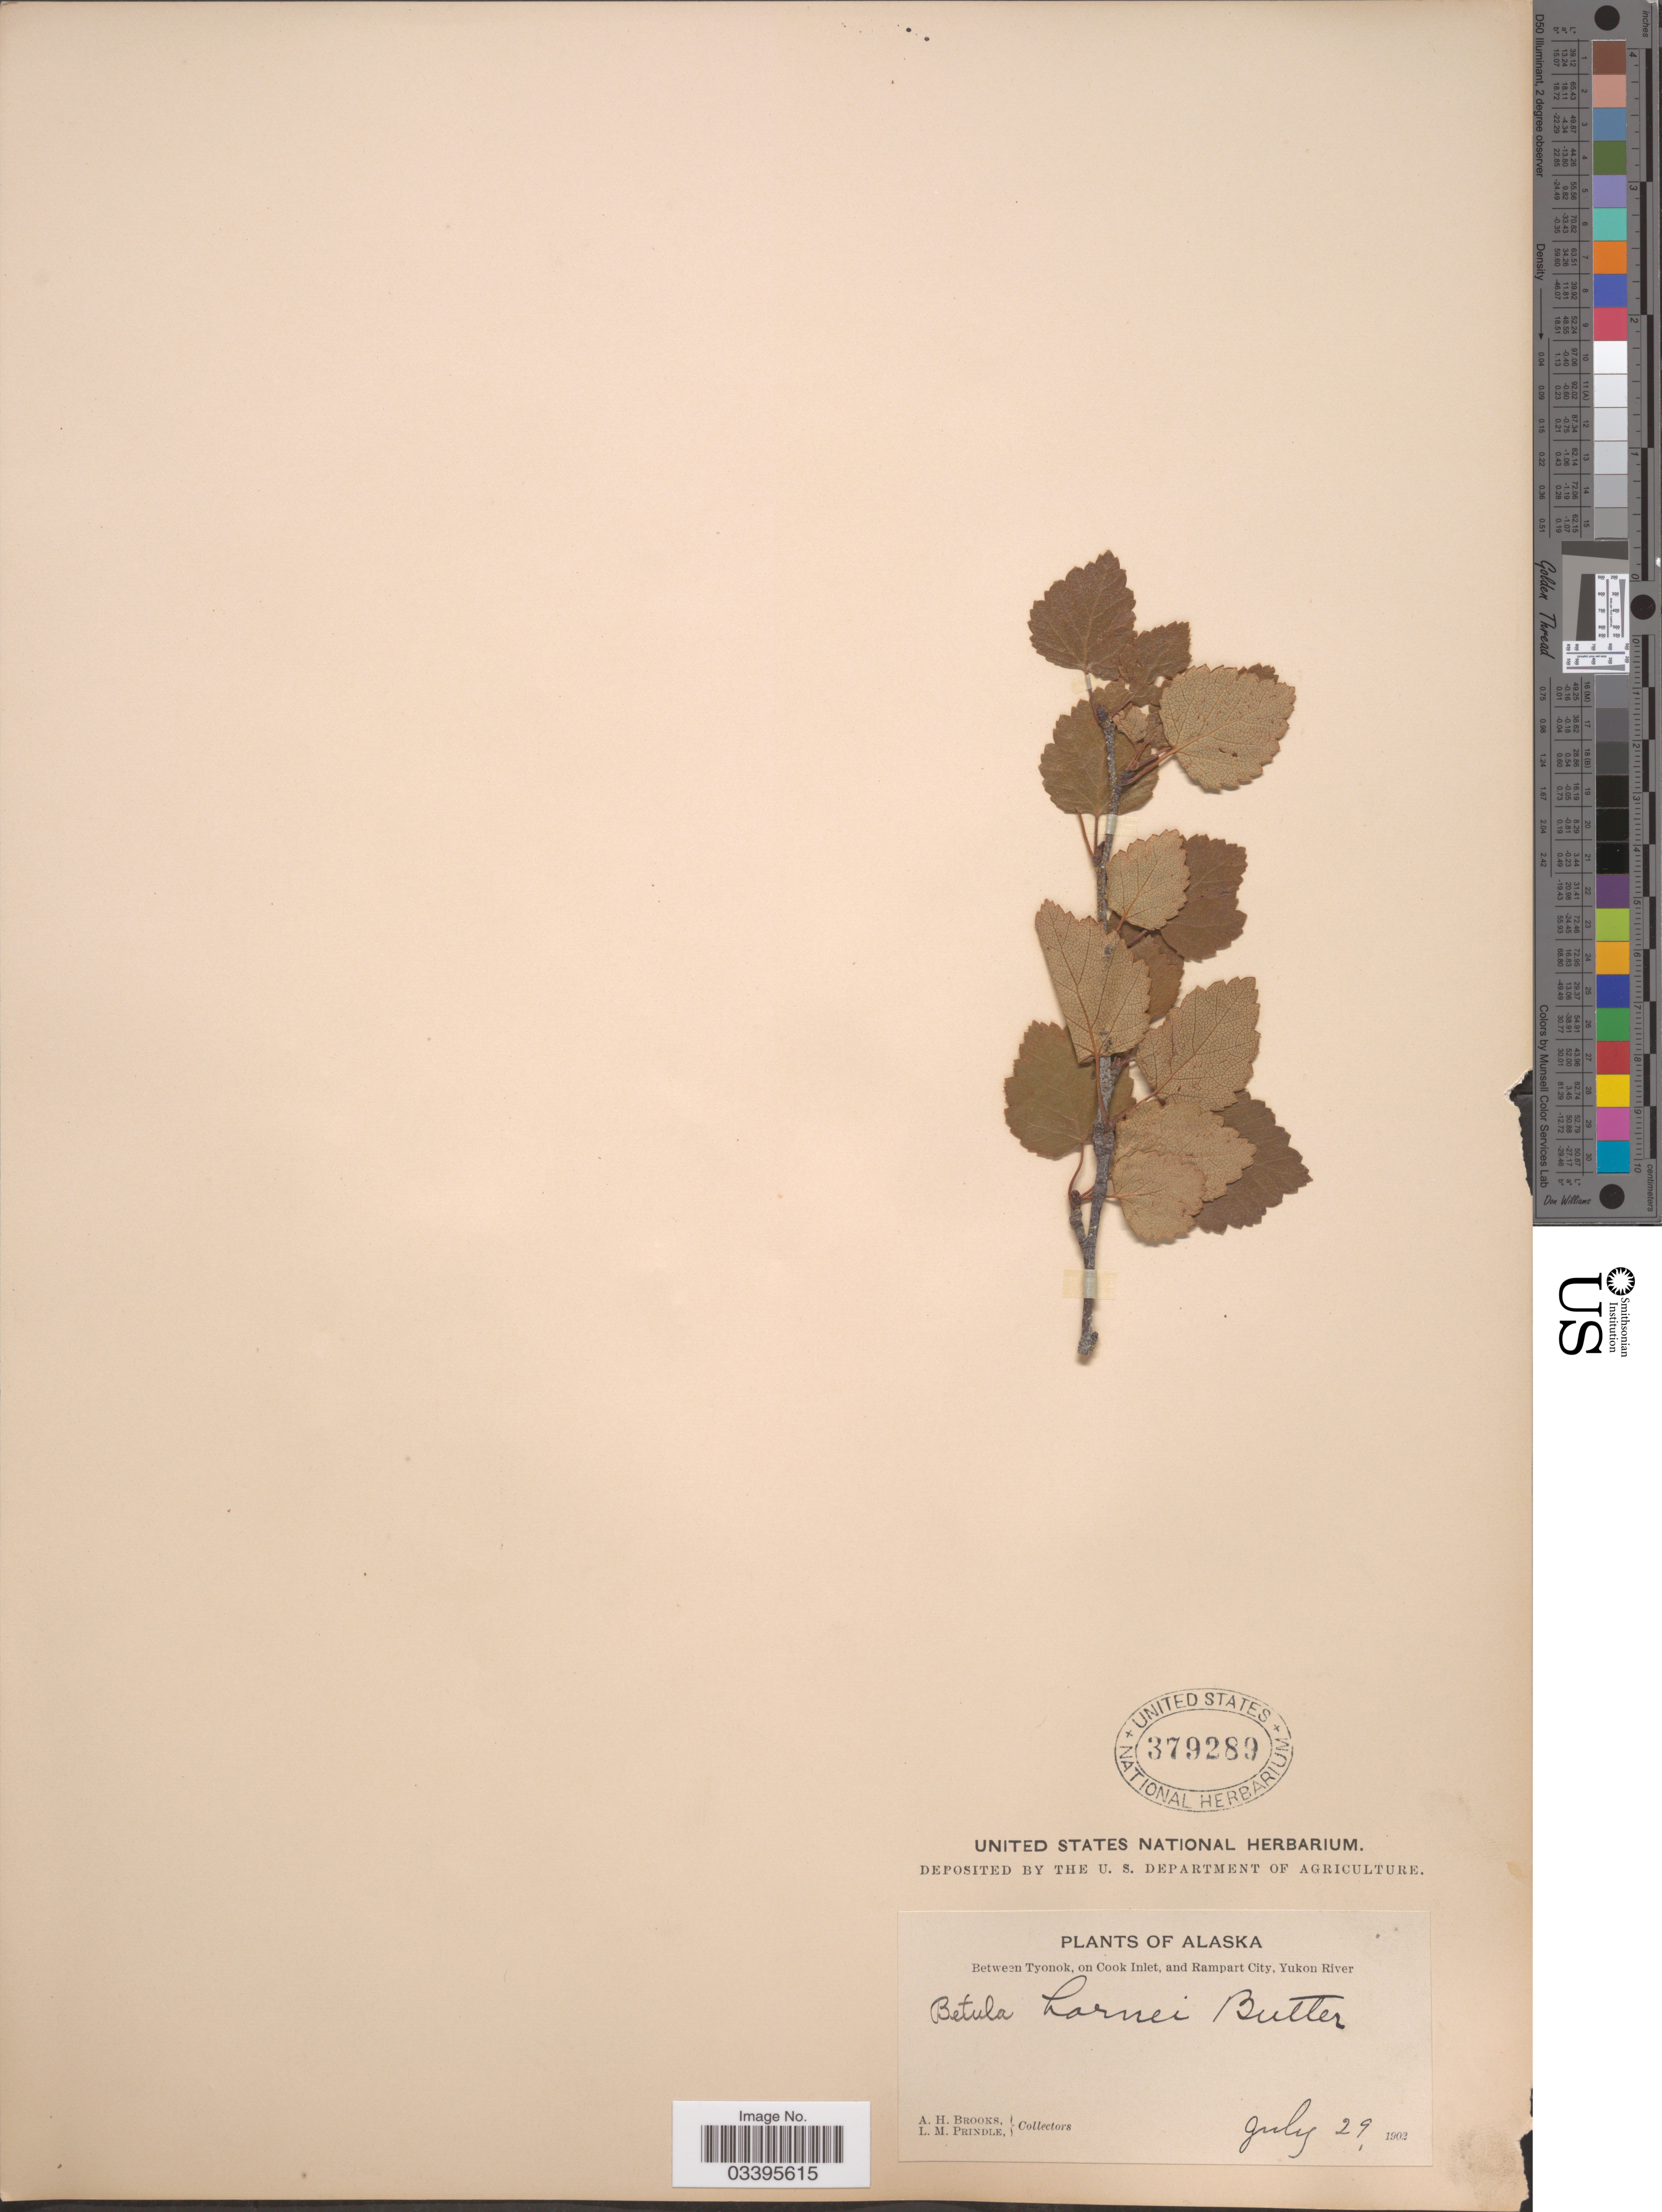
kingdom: Plantae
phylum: Tracheophyta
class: Magnoliopsida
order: Fagales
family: Betulaceae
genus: Betula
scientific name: Betula x jackii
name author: C.K. Schneid.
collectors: A. Brooks & L. Prindle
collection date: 1902-07-29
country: United States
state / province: Alaska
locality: Between Tyonok, on Cook Inlet, and Rampart City, Yukon River.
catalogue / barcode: US 379289